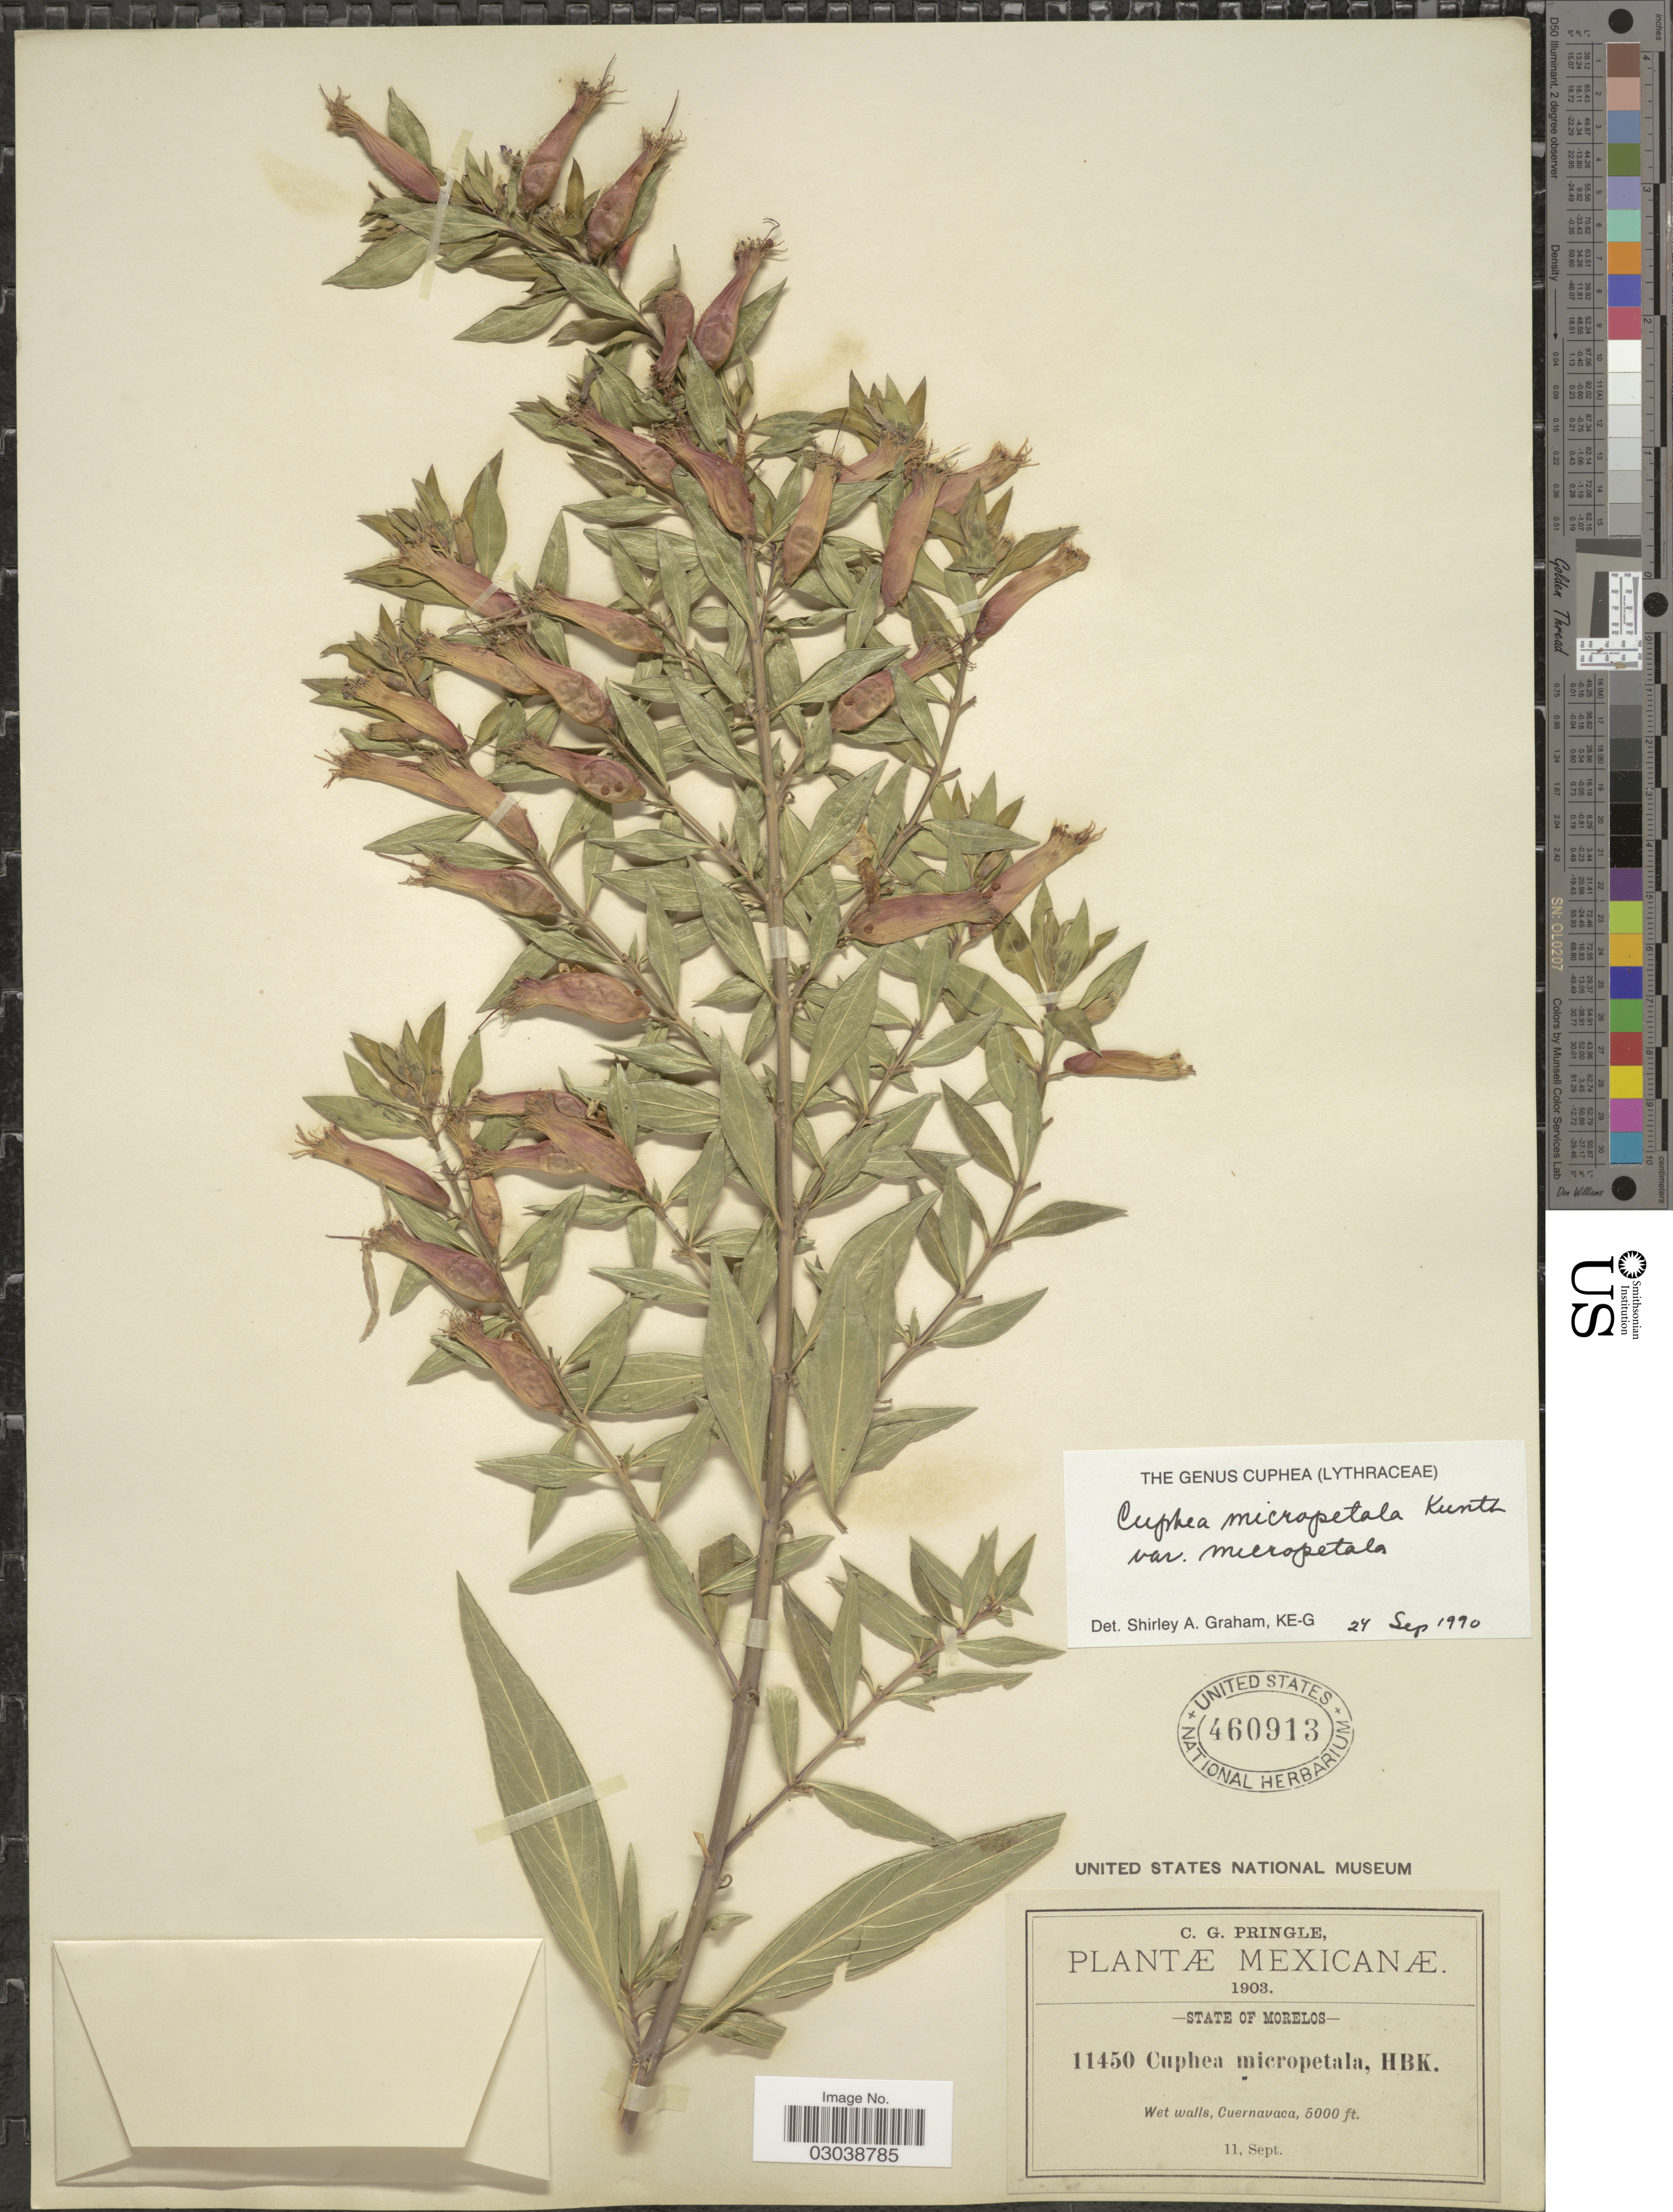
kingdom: Plantae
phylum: Tracheophyta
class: Magnoliopsida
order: Myrtales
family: Lythraceae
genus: Cuphea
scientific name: Cuphea micropetala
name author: Kunth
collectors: C. G. Pringle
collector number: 11450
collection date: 1903-09-11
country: Mexico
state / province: Morelos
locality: Wet walls, Cuernavaca.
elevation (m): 1524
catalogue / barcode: US 460913